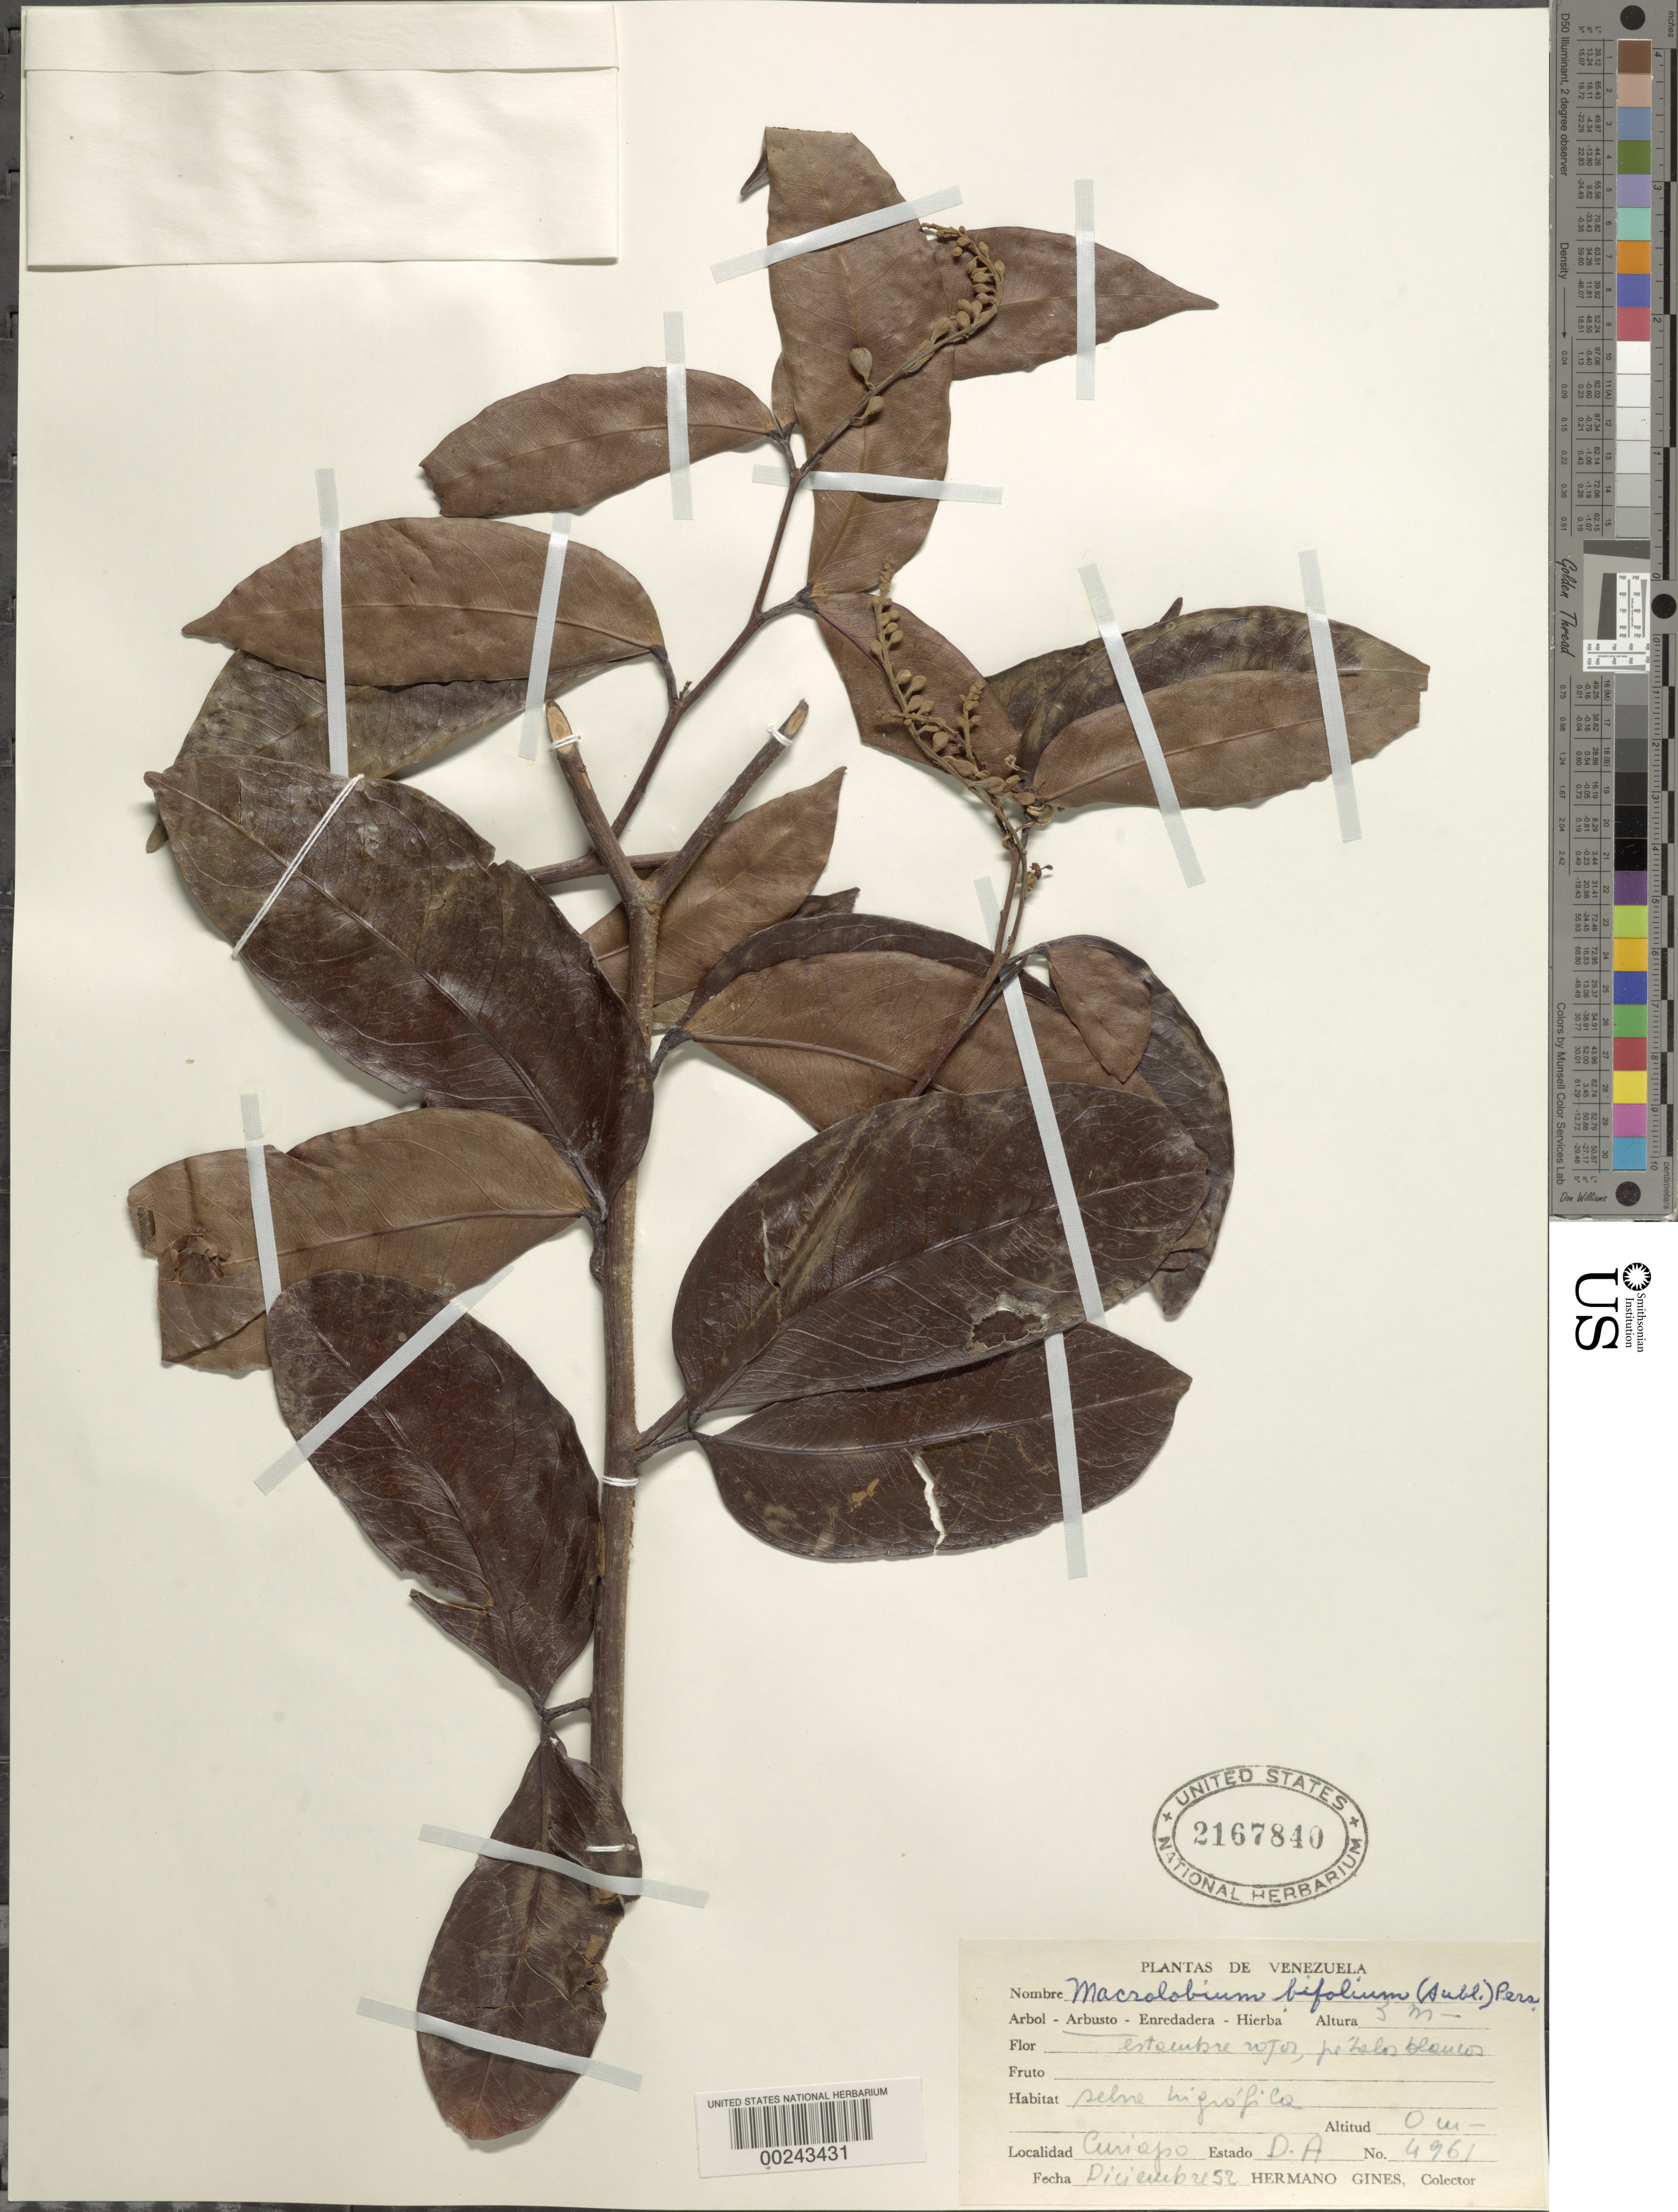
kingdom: Plantae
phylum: Tracheophyta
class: Magnoliopsida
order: Fabales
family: Fabaceae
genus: Macrolobium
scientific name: Macrolobium bifolium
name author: (Aubl.) Pers.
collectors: Bro. Gines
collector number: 4961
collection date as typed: Dec 1952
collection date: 1952-12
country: Venezuela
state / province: Delta Amacuro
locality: Curiopo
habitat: Rain forest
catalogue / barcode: US 2167840